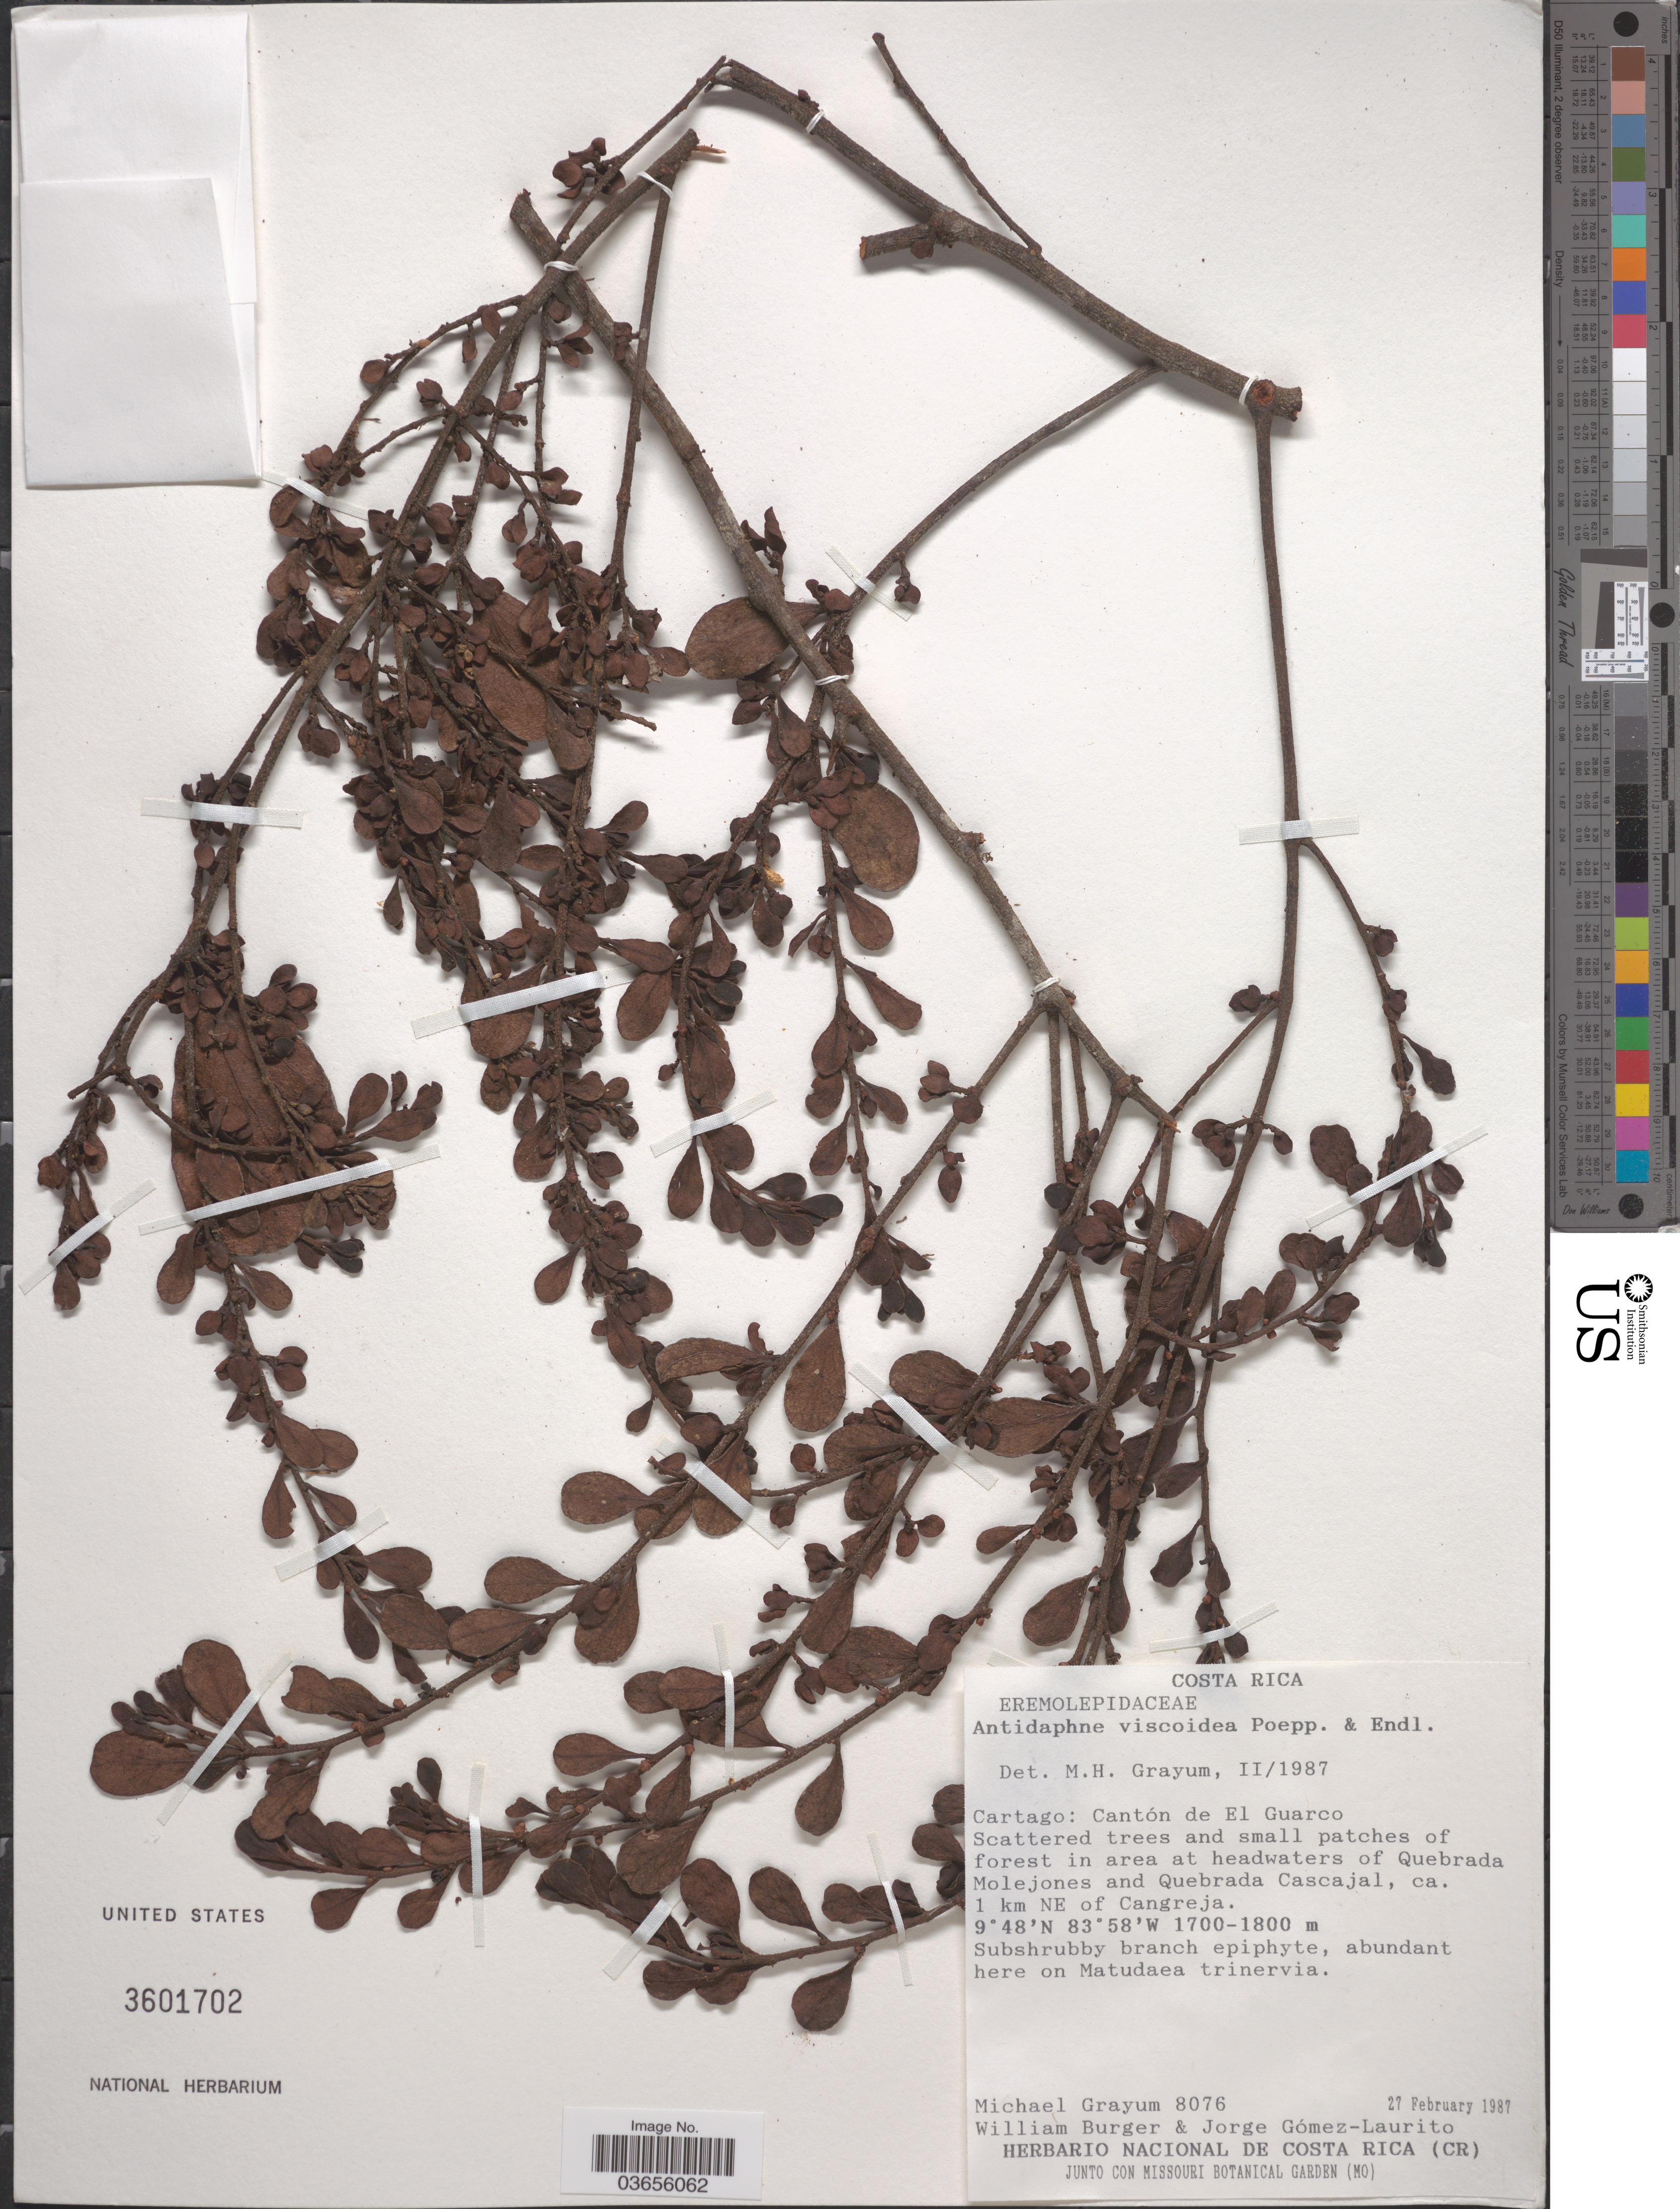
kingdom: Plantae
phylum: Tracheophyta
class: Magnoliopsida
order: Santalales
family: Santalaceae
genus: Antidaphne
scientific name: Antidaphne viscoidea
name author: Poepp. & Endl.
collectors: M. H. Grayum, W. Burger & J. A. Gómez-Laurito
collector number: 8076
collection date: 1987-02-27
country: Costa Rica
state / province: Cartago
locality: Cantón de El Guarco. In area at headwaters of Quebrada Molejones and Quebrada Cascajal, ca. 1 km NE of Cangreja.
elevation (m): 1700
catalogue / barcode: US 3601702